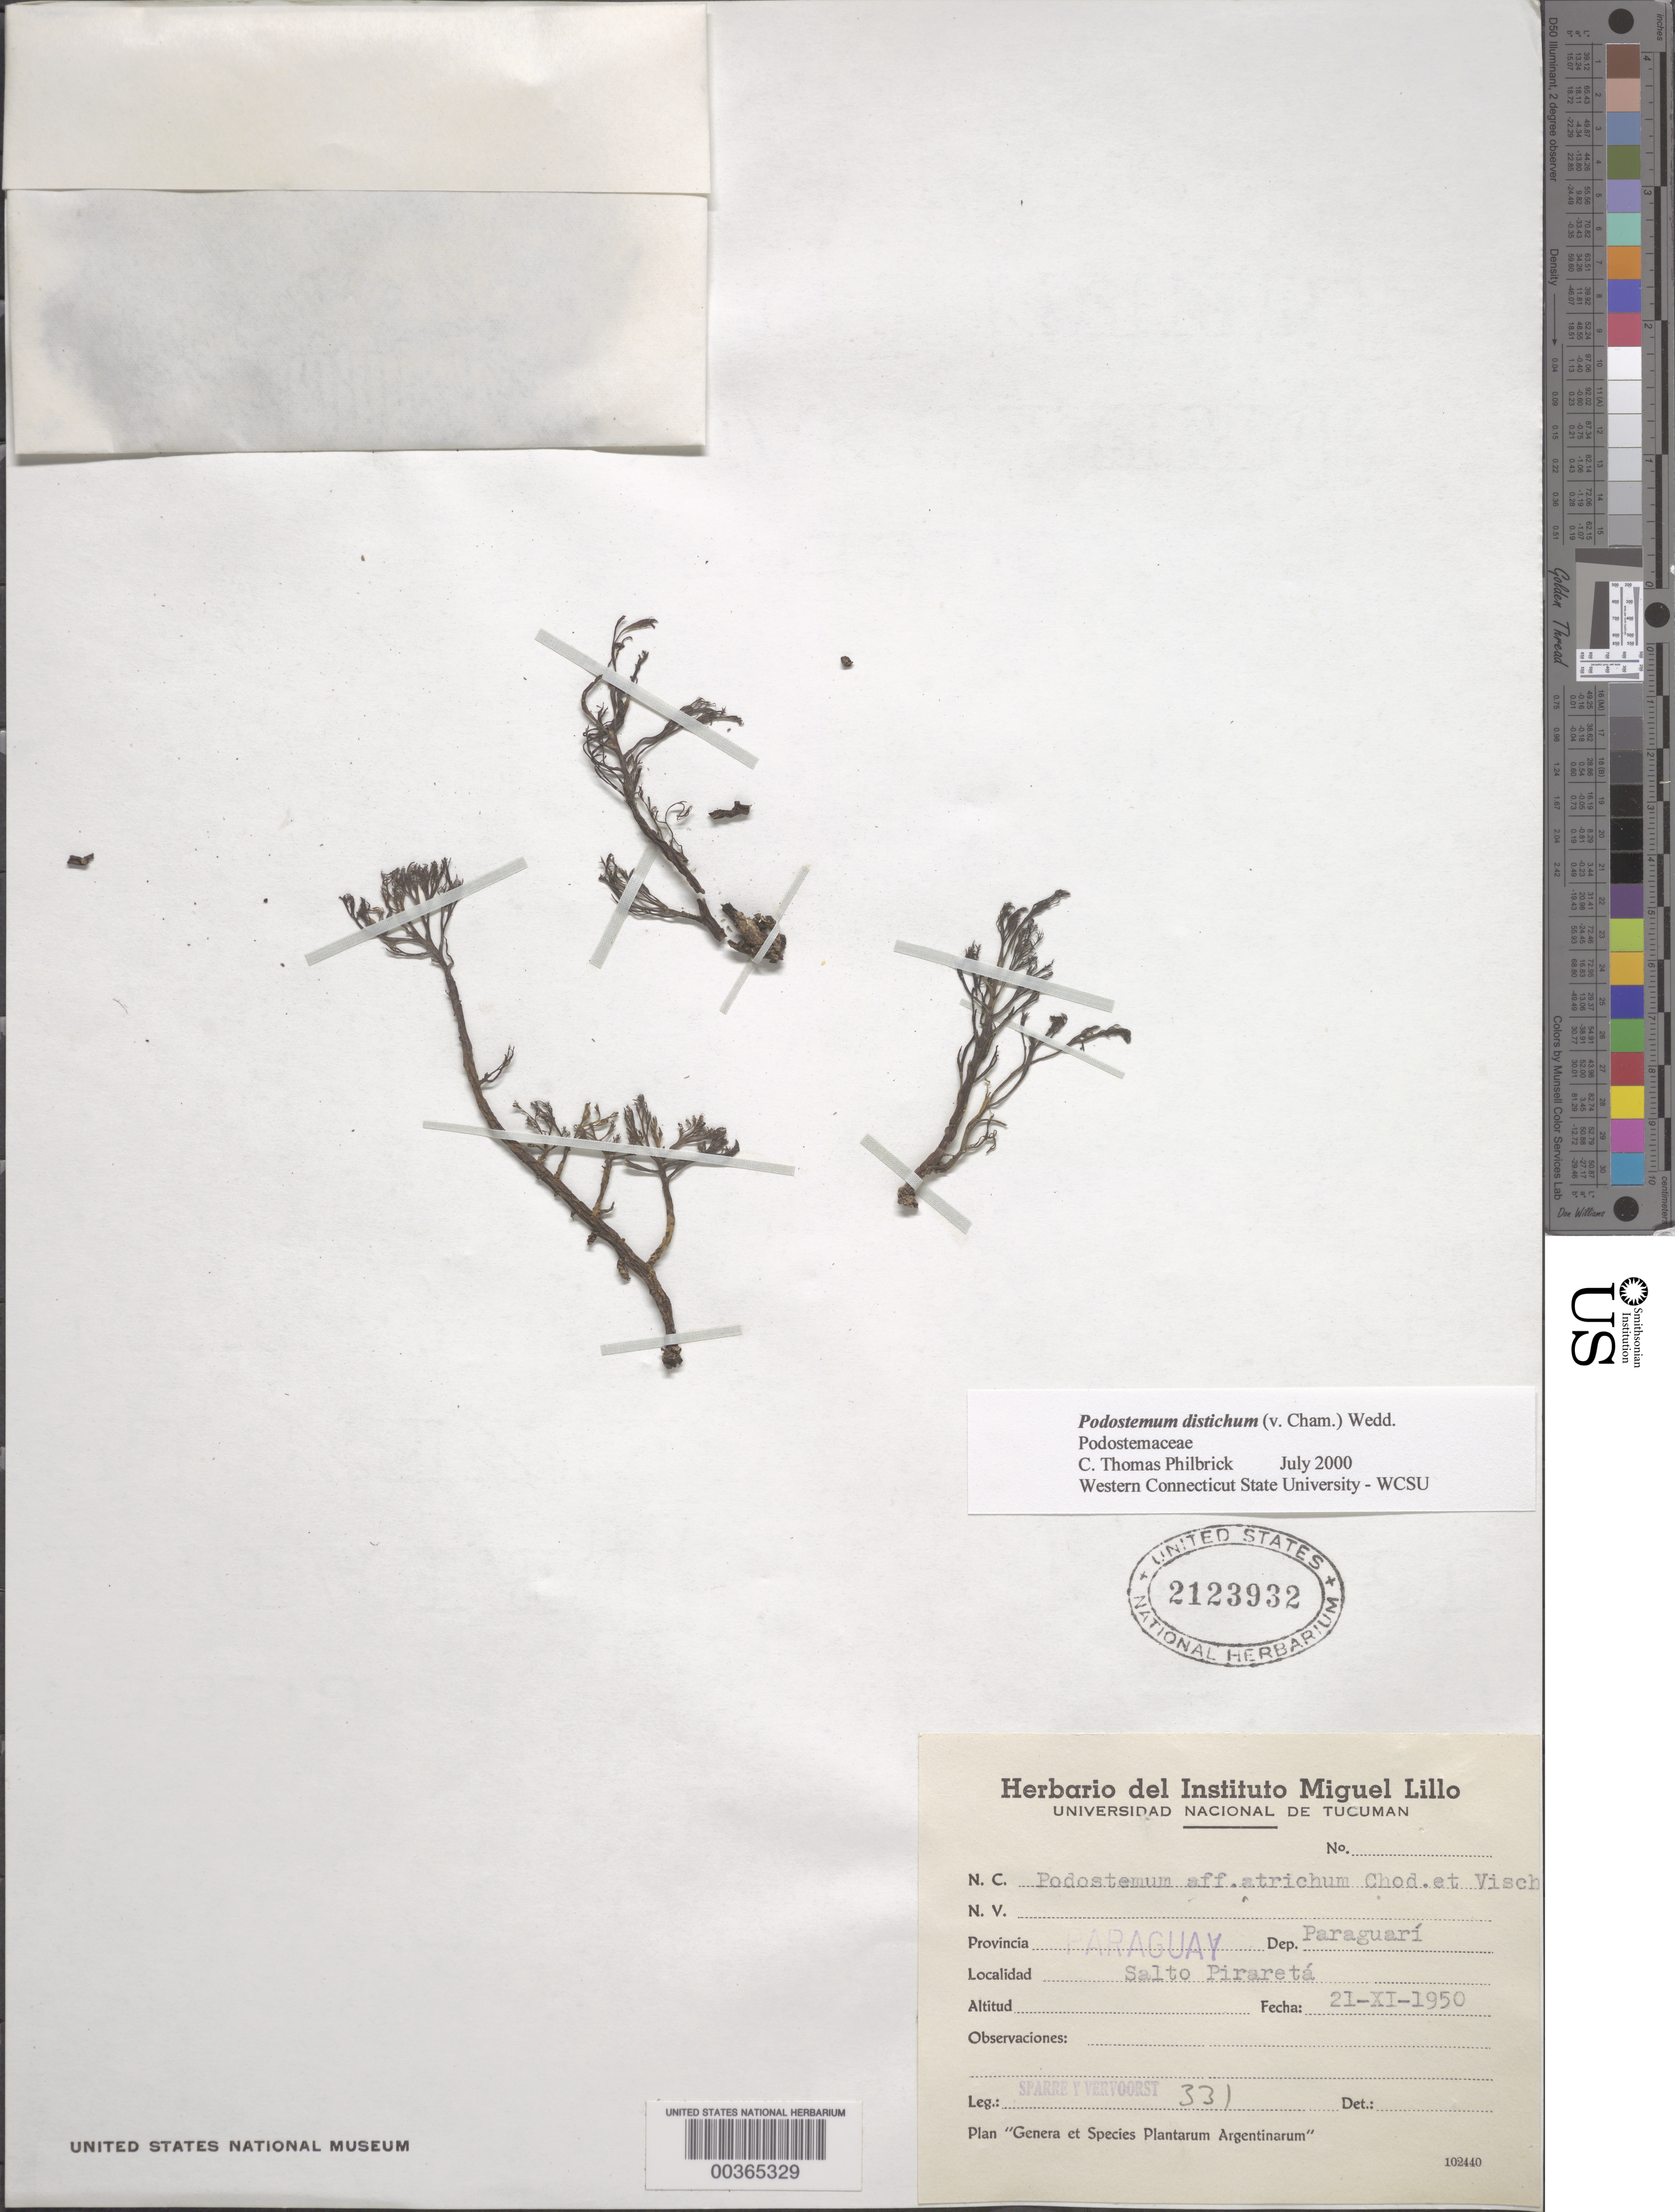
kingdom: Plantae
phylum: Tracheophyta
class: Magnoliopsida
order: Malpighiales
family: Podostemaceae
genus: Podostemum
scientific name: Podostemum atrichum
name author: Chodat & Vischer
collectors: B. Sparre & F. B. Vervoorst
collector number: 331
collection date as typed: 21 Nov 1950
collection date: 1950-11-21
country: Paraguay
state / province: Paraguarí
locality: Salto pirareta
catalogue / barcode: US 2123932